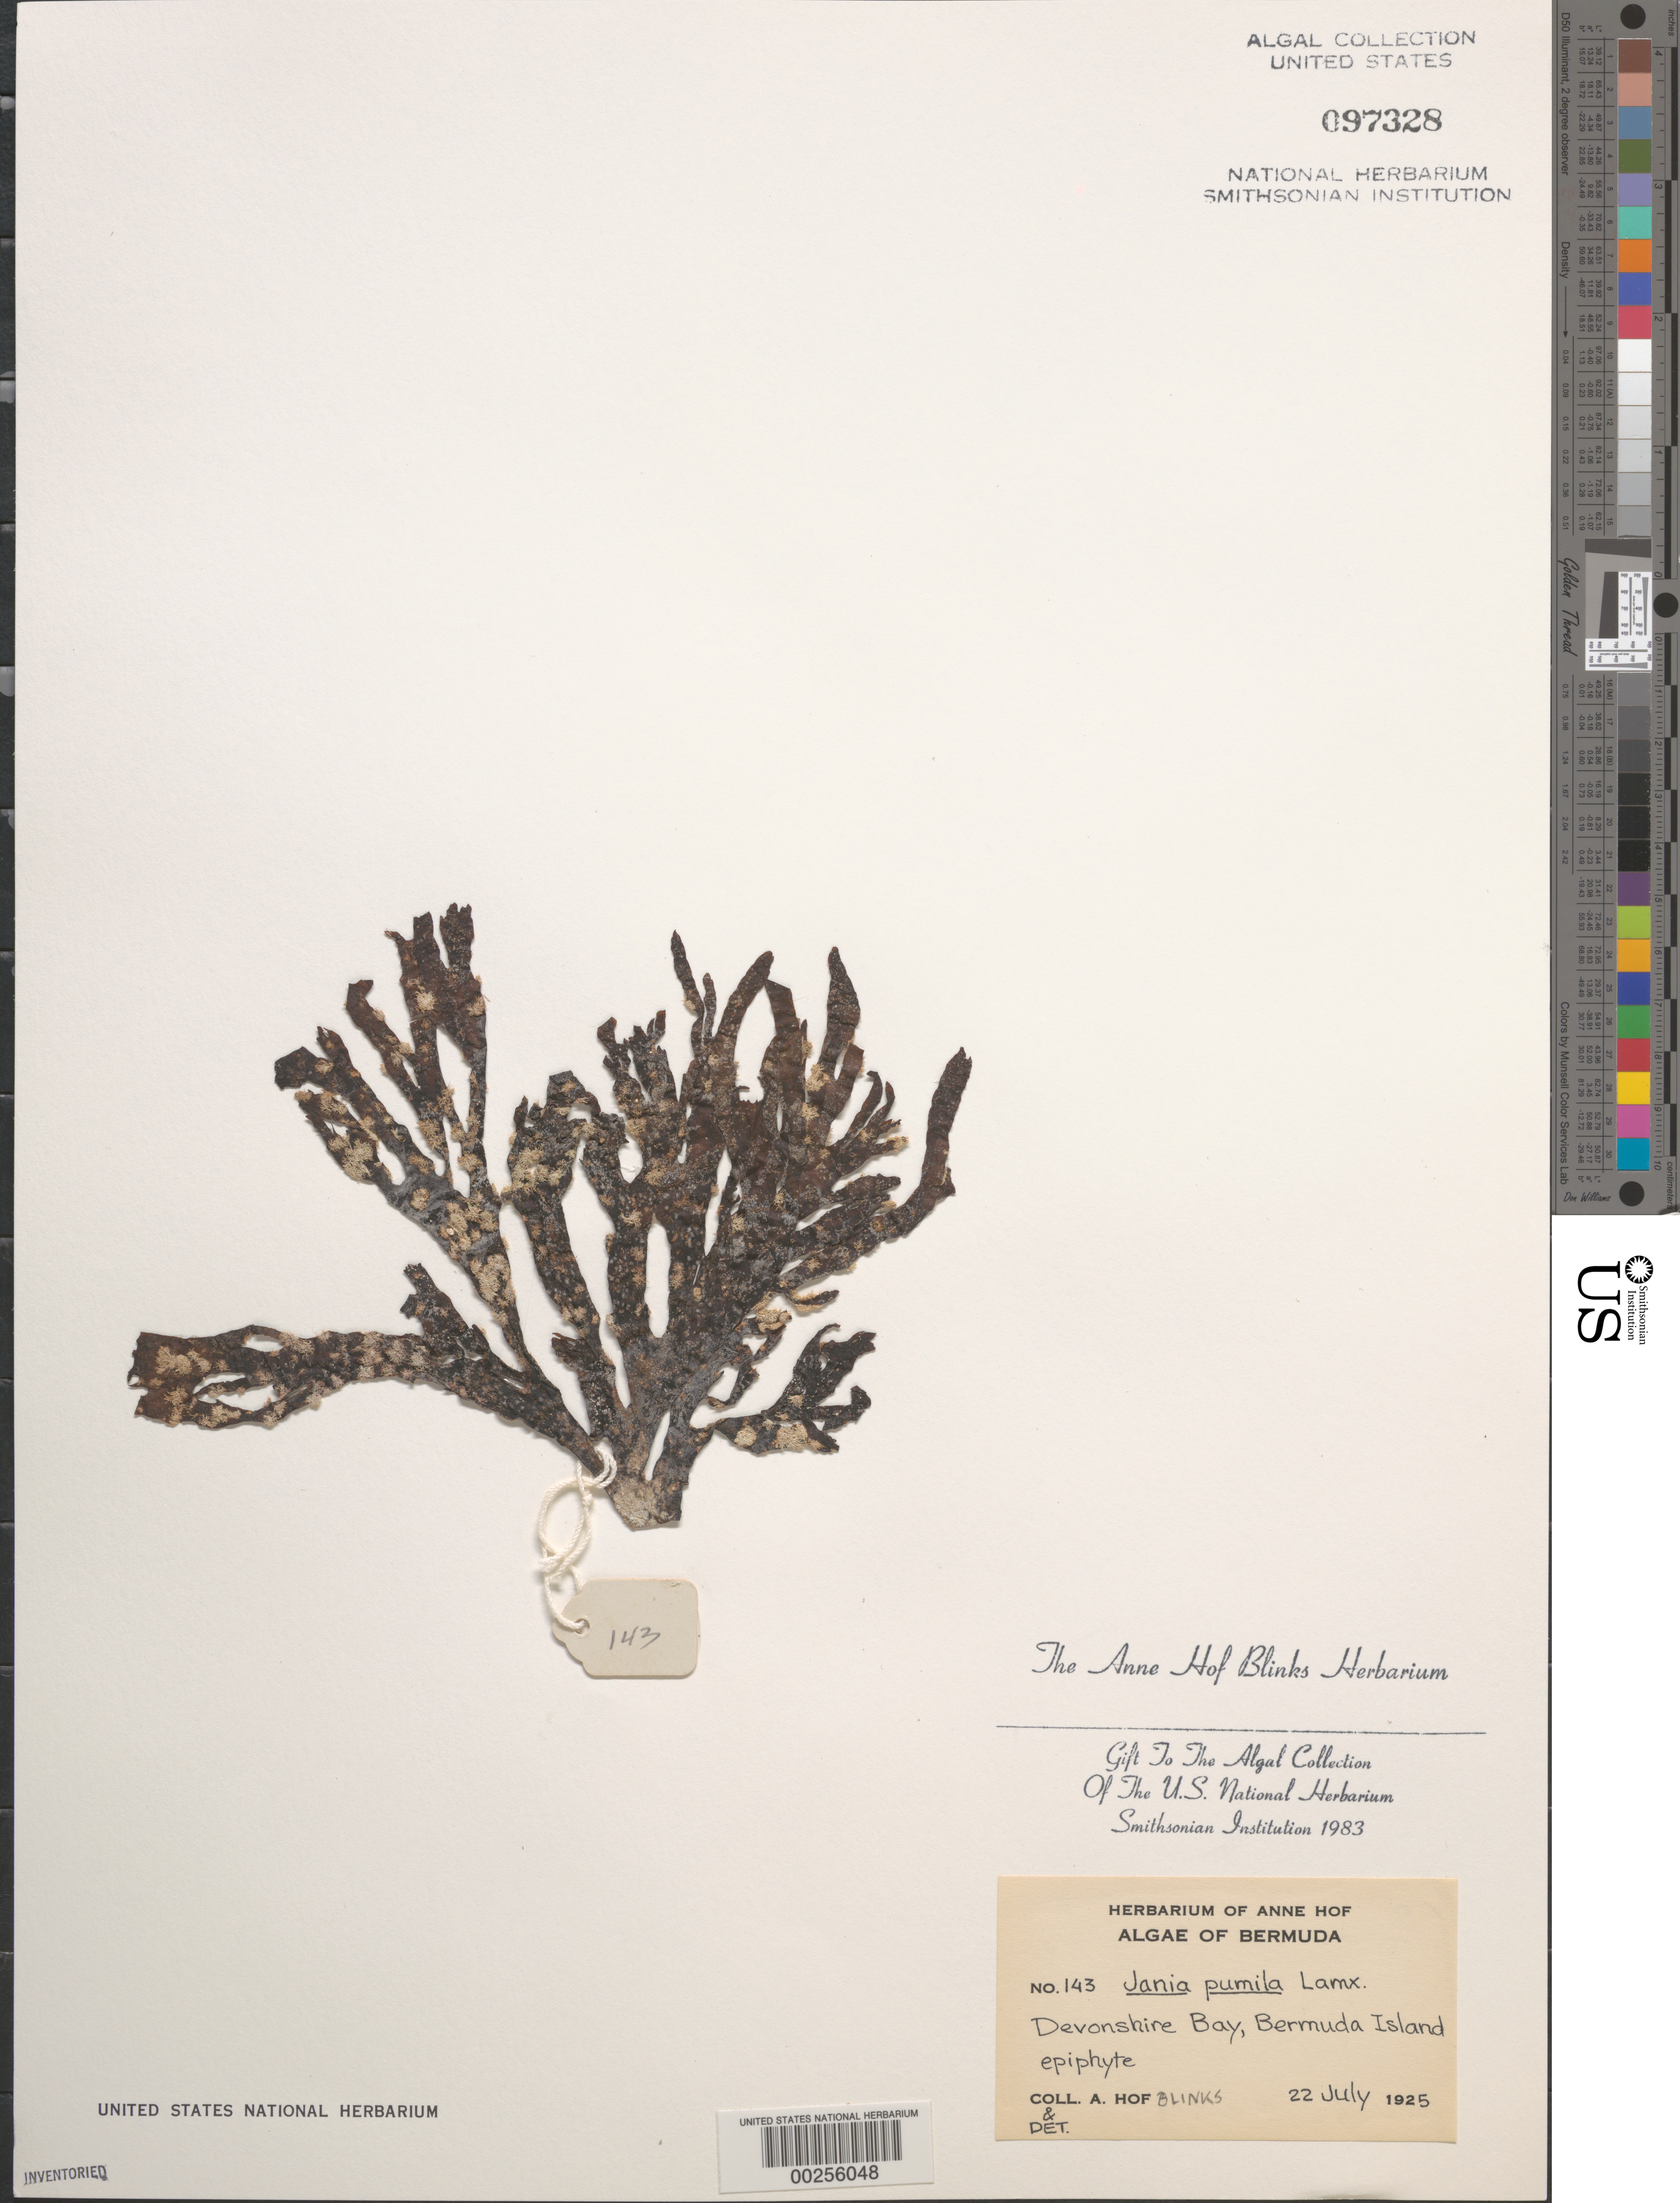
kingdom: Plantae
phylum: Rhodophyta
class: Florideophyceae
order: Corallinales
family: Corallinaceae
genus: Jania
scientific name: Jania pumila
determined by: Blinks, Anne Hof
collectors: A. Blinks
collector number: AHB 143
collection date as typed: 22 Jul 1925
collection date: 1925-07-22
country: Bermuda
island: Bermuda Island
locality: Devonshire Bay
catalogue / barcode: US 97328